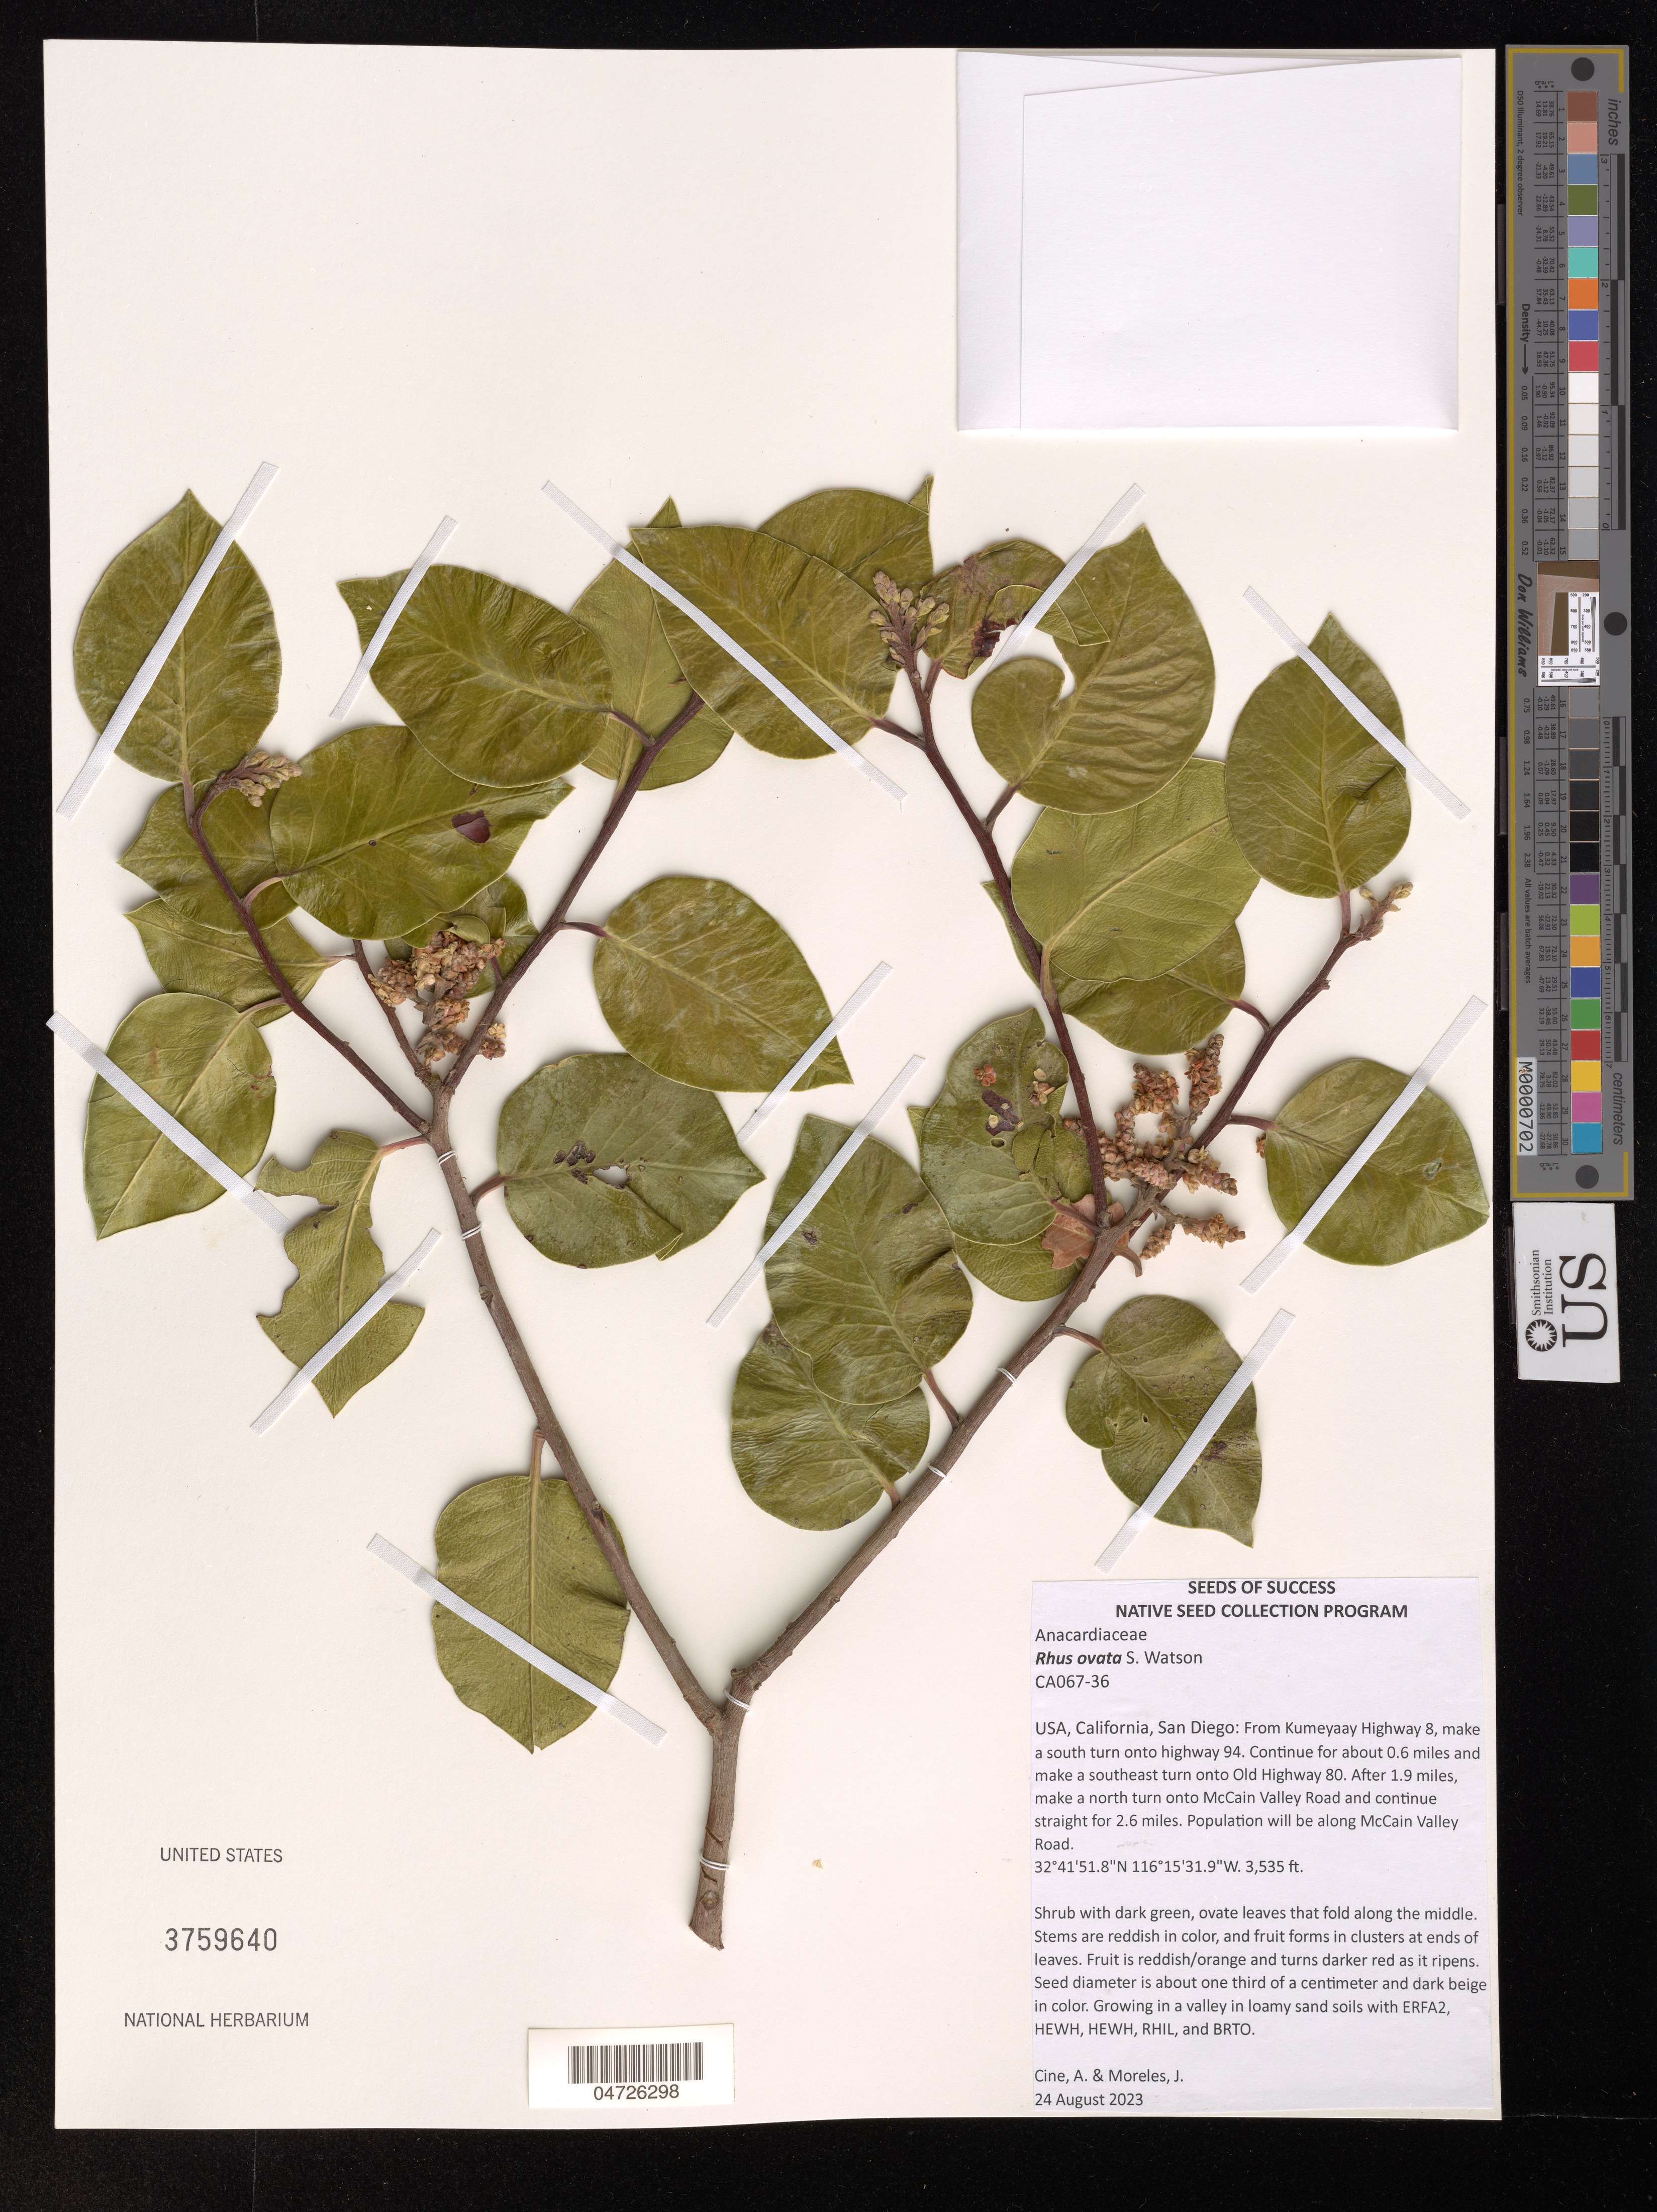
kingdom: Plantae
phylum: Tracheophyta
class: Magnoliopsida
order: Sapindales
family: Anacardiaceae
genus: Rhus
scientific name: Rhus ovata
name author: S. Watson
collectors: A. Cine & J. Moreles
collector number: CA067-36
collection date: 2023-08-24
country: United States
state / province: California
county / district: San Deigo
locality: San Diego: From Kumeyaay Highway 8, make a south turn onto highway 94. Continue for about 0.6 miles and make a southeast turn onto Old Highway 80. After 1.9 miles, make a north turn onto McCain Valley Road and continue straight for 2.6 miles. Population will be along McCain Valley Road.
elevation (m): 1077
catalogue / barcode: US 3759640